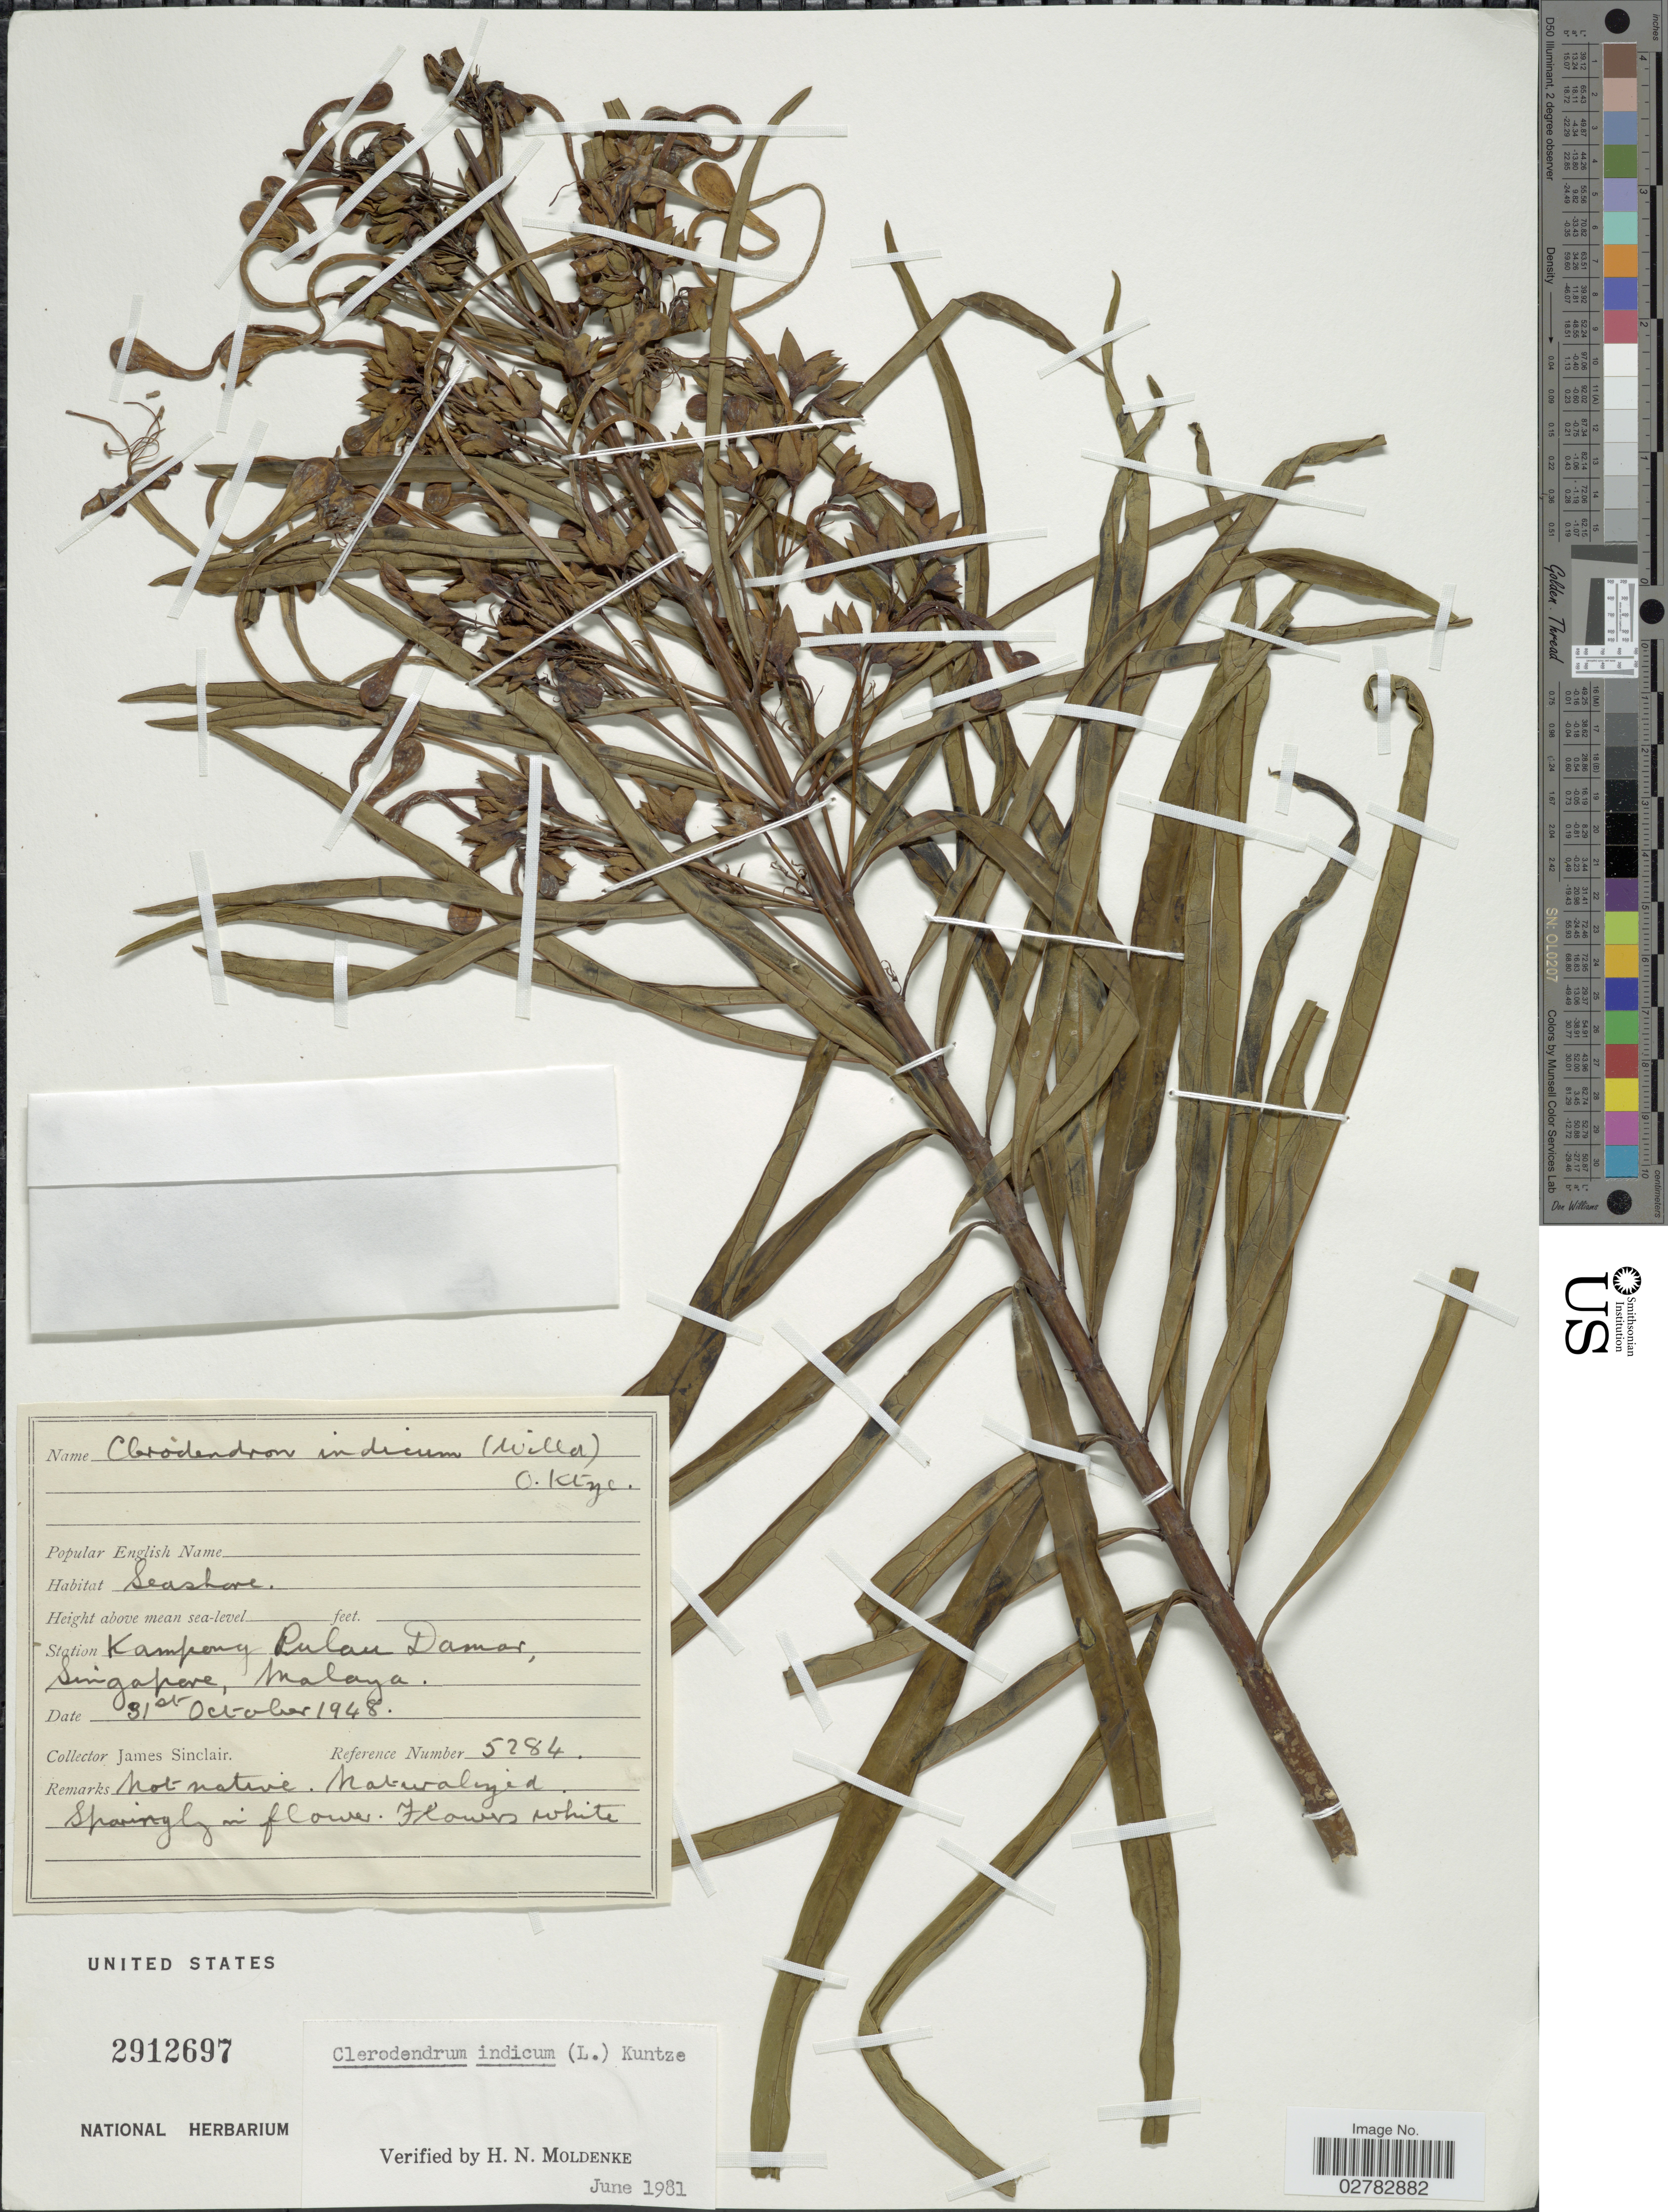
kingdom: Plantae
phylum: Tracheophyta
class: Magnoliopsida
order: Lamiales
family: Lamiaceae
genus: Clerodendrum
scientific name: Clerodendrum indicum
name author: (L.) Kuntze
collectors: J. Sinclair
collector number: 5284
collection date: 1948-10-31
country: Singapore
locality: Station Kampong Pulau Damos, Malaya.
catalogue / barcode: US 2912697